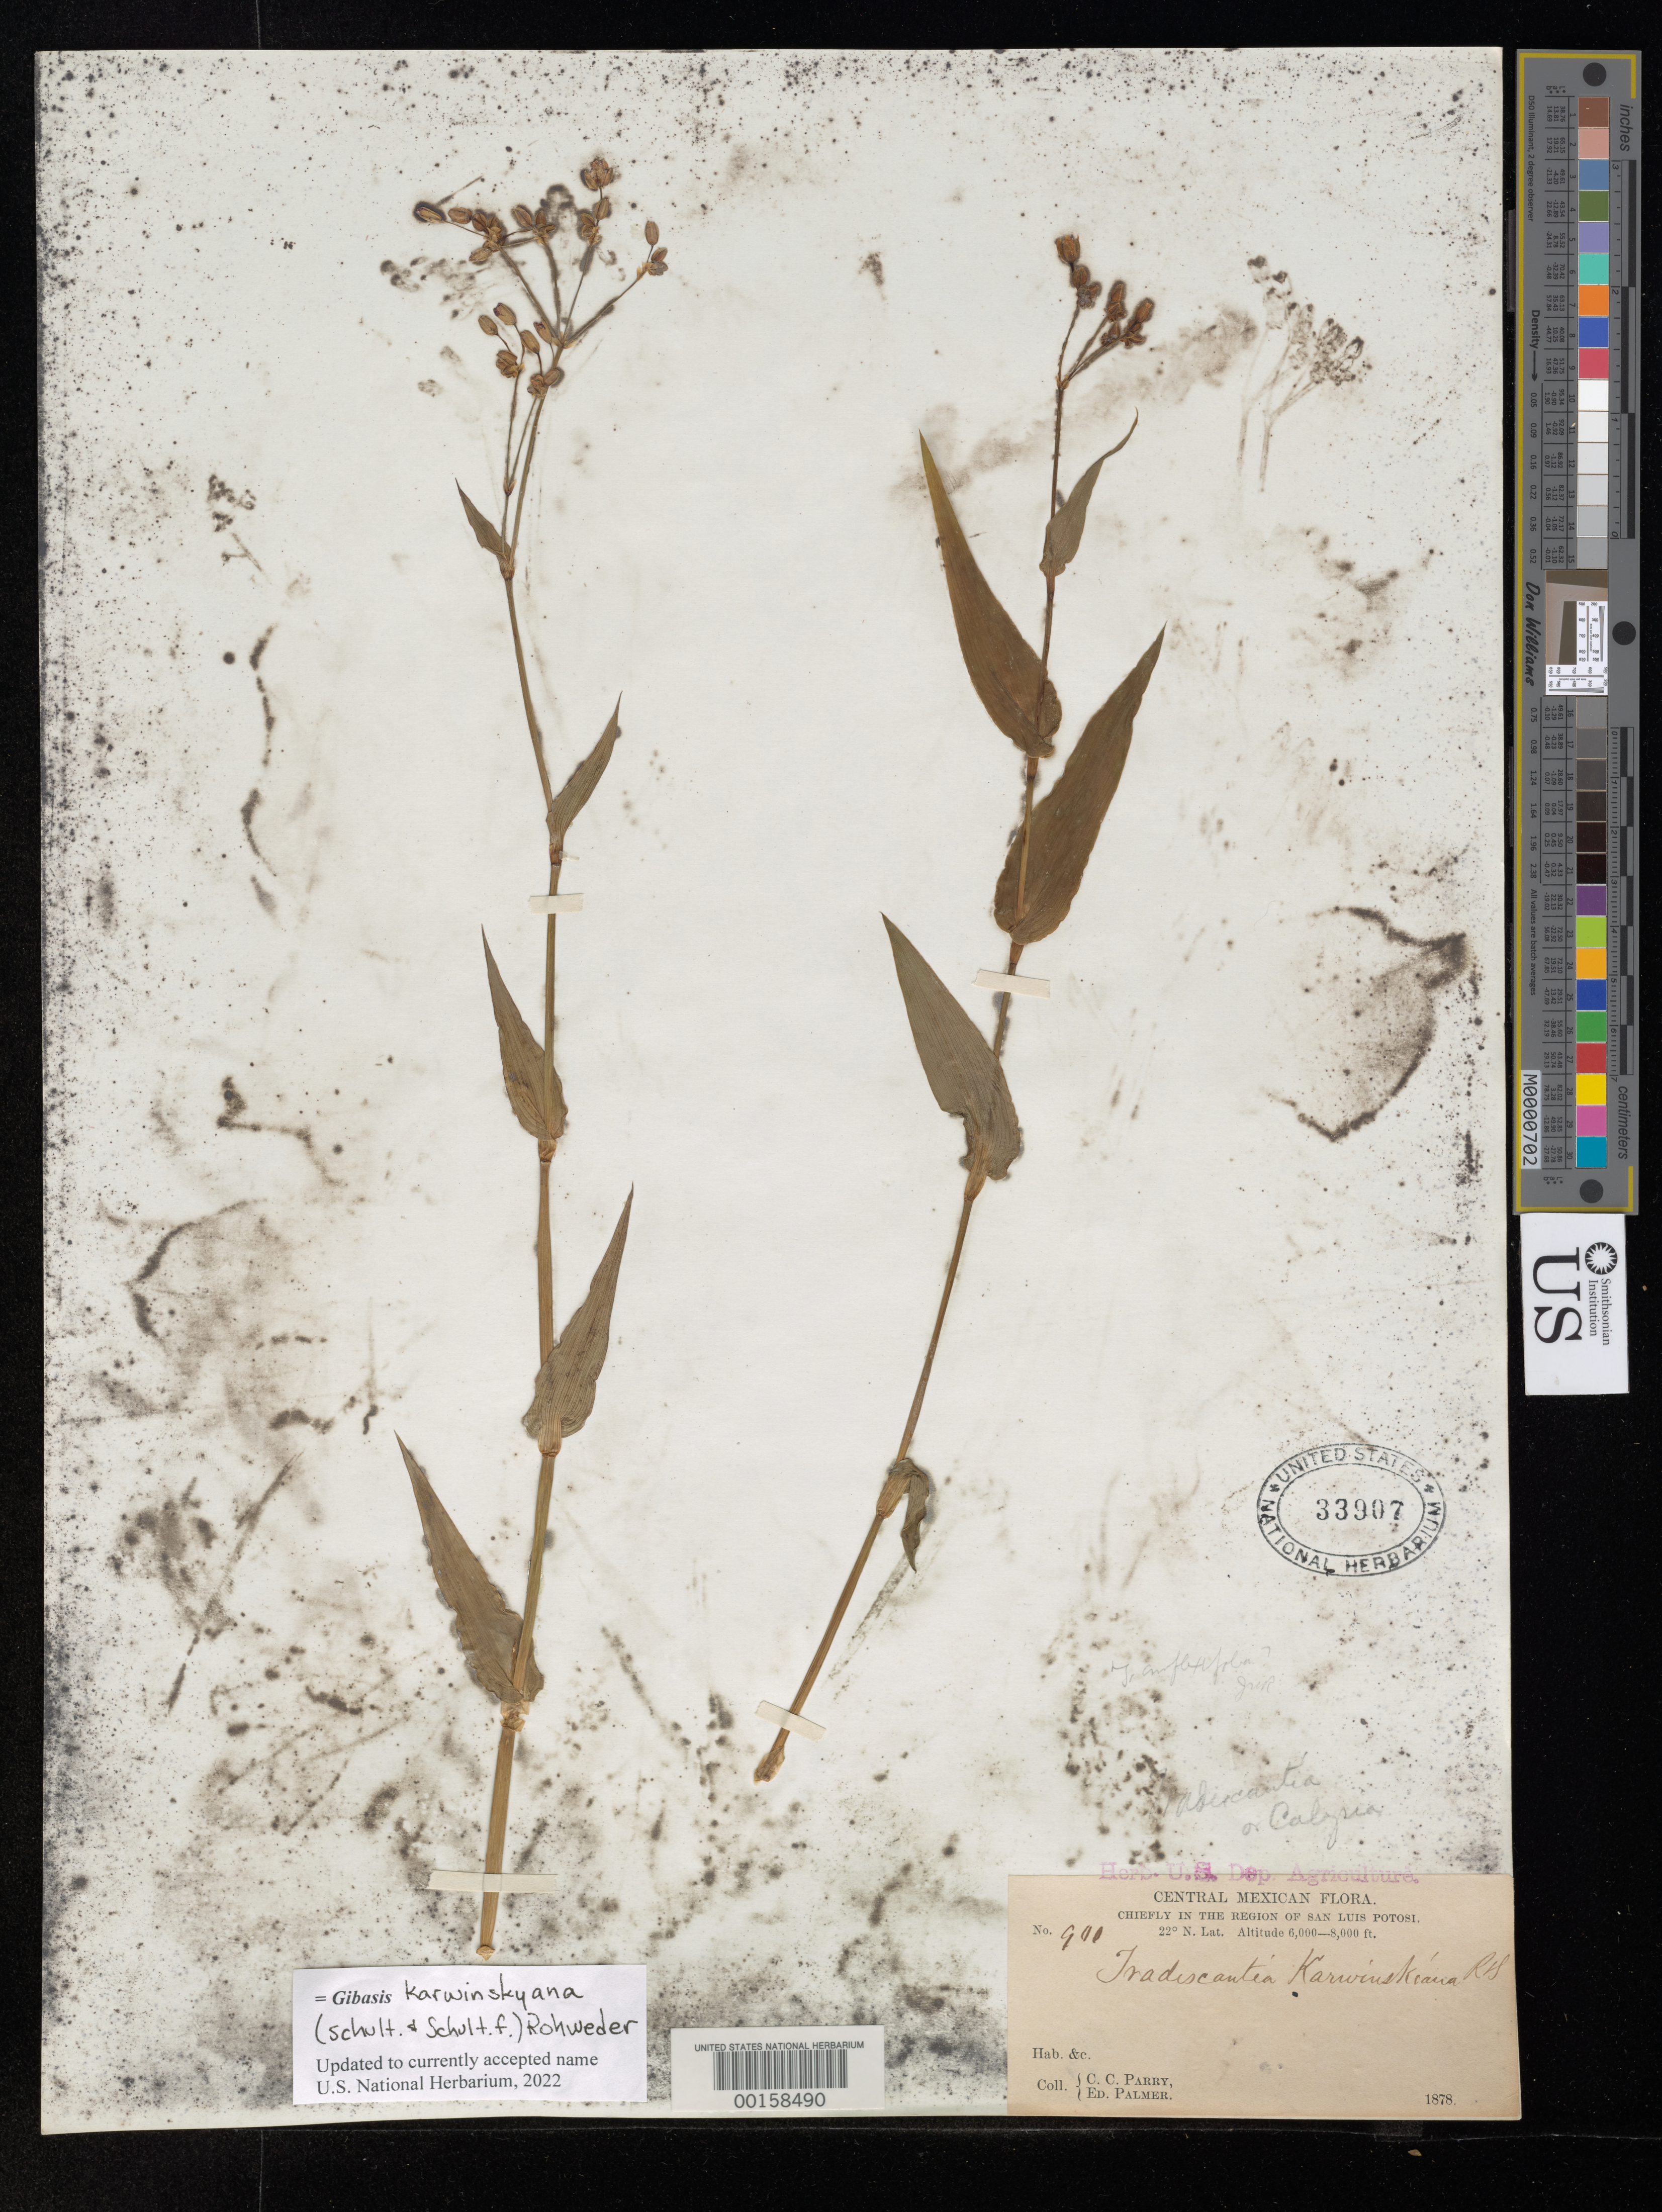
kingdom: Plantae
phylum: Tracheophyta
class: Liliopsida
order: Commelinales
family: Commelinaceae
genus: Gibasis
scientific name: Gibasis karwinskyana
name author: (Schult. & Schult. f.) Rohweder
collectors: C. C. Parry & E. Palmer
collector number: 910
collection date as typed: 1878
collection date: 1878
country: Mexico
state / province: San Luis Potosí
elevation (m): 1830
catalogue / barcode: US 33907